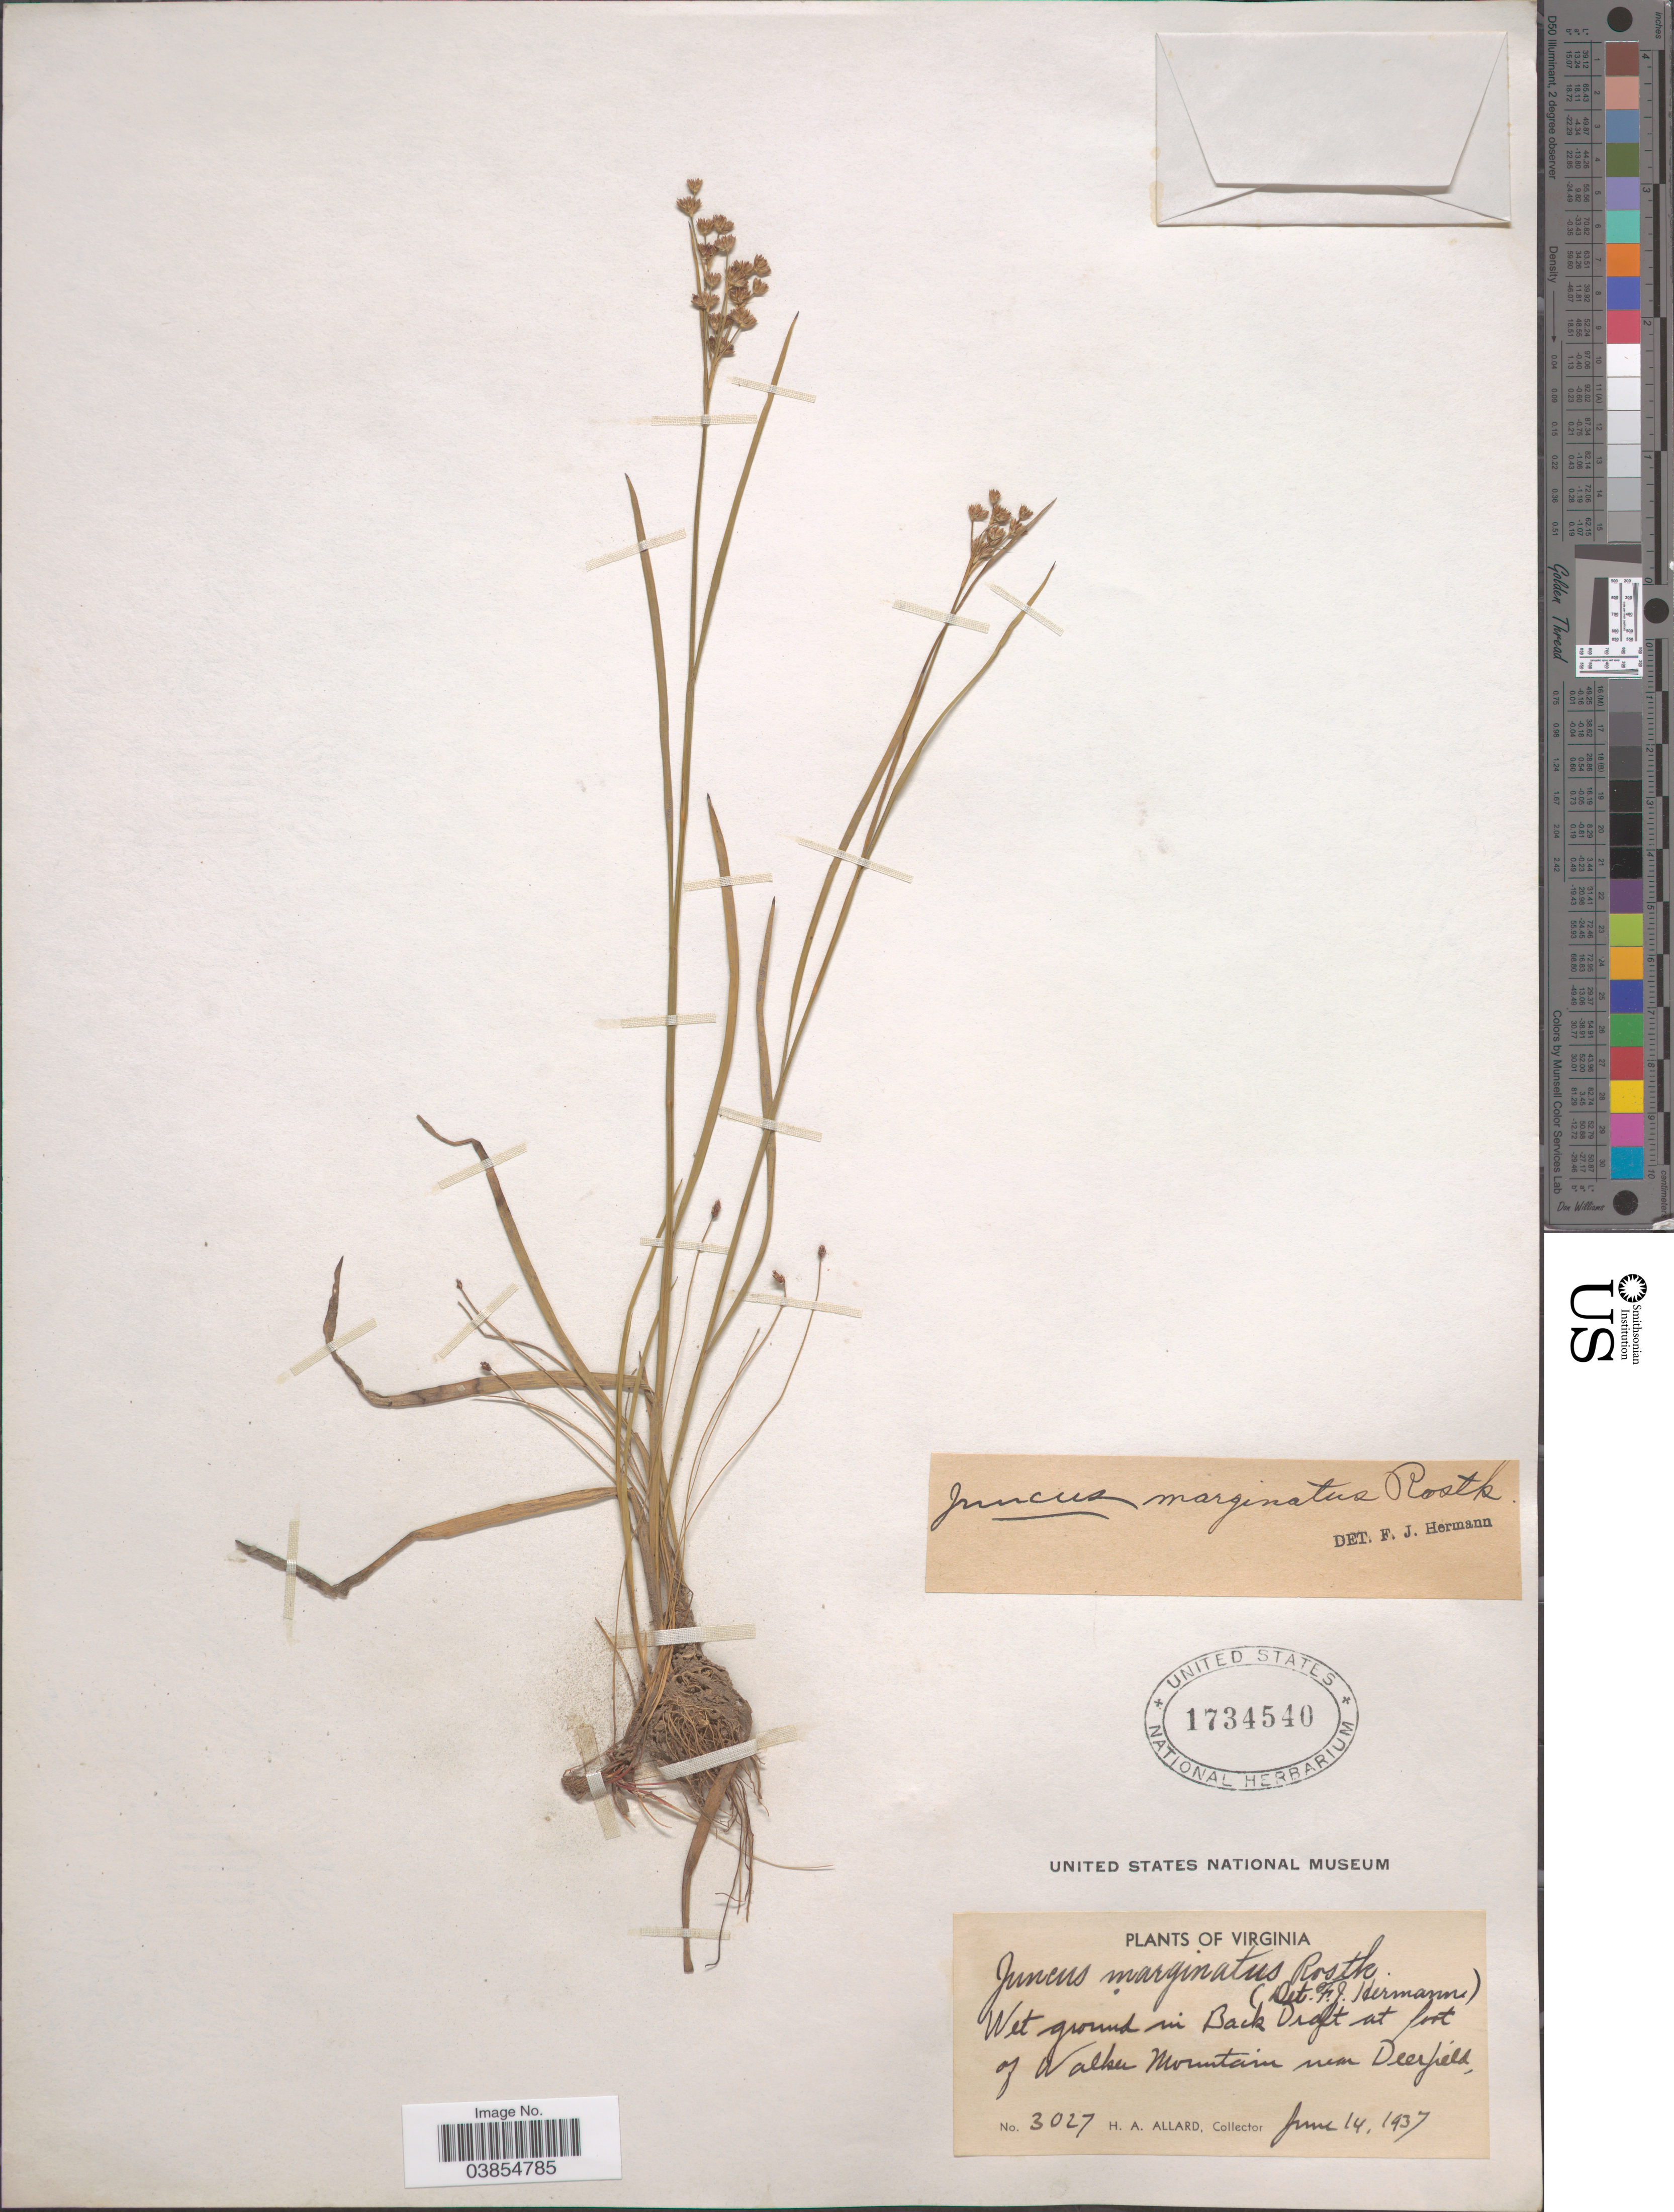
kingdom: Plantae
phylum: Tracheophyta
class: Liliopsida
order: Poales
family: Juncaceae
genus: Juncus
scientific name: Juncus marginatus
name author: Rostk.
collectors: H. A. Allard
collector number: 3027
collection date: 1937-06-14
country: United States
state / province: Virginia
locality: In Back Drift at foot of Walker Mountain near Deerfield.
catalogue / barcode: US 1734540